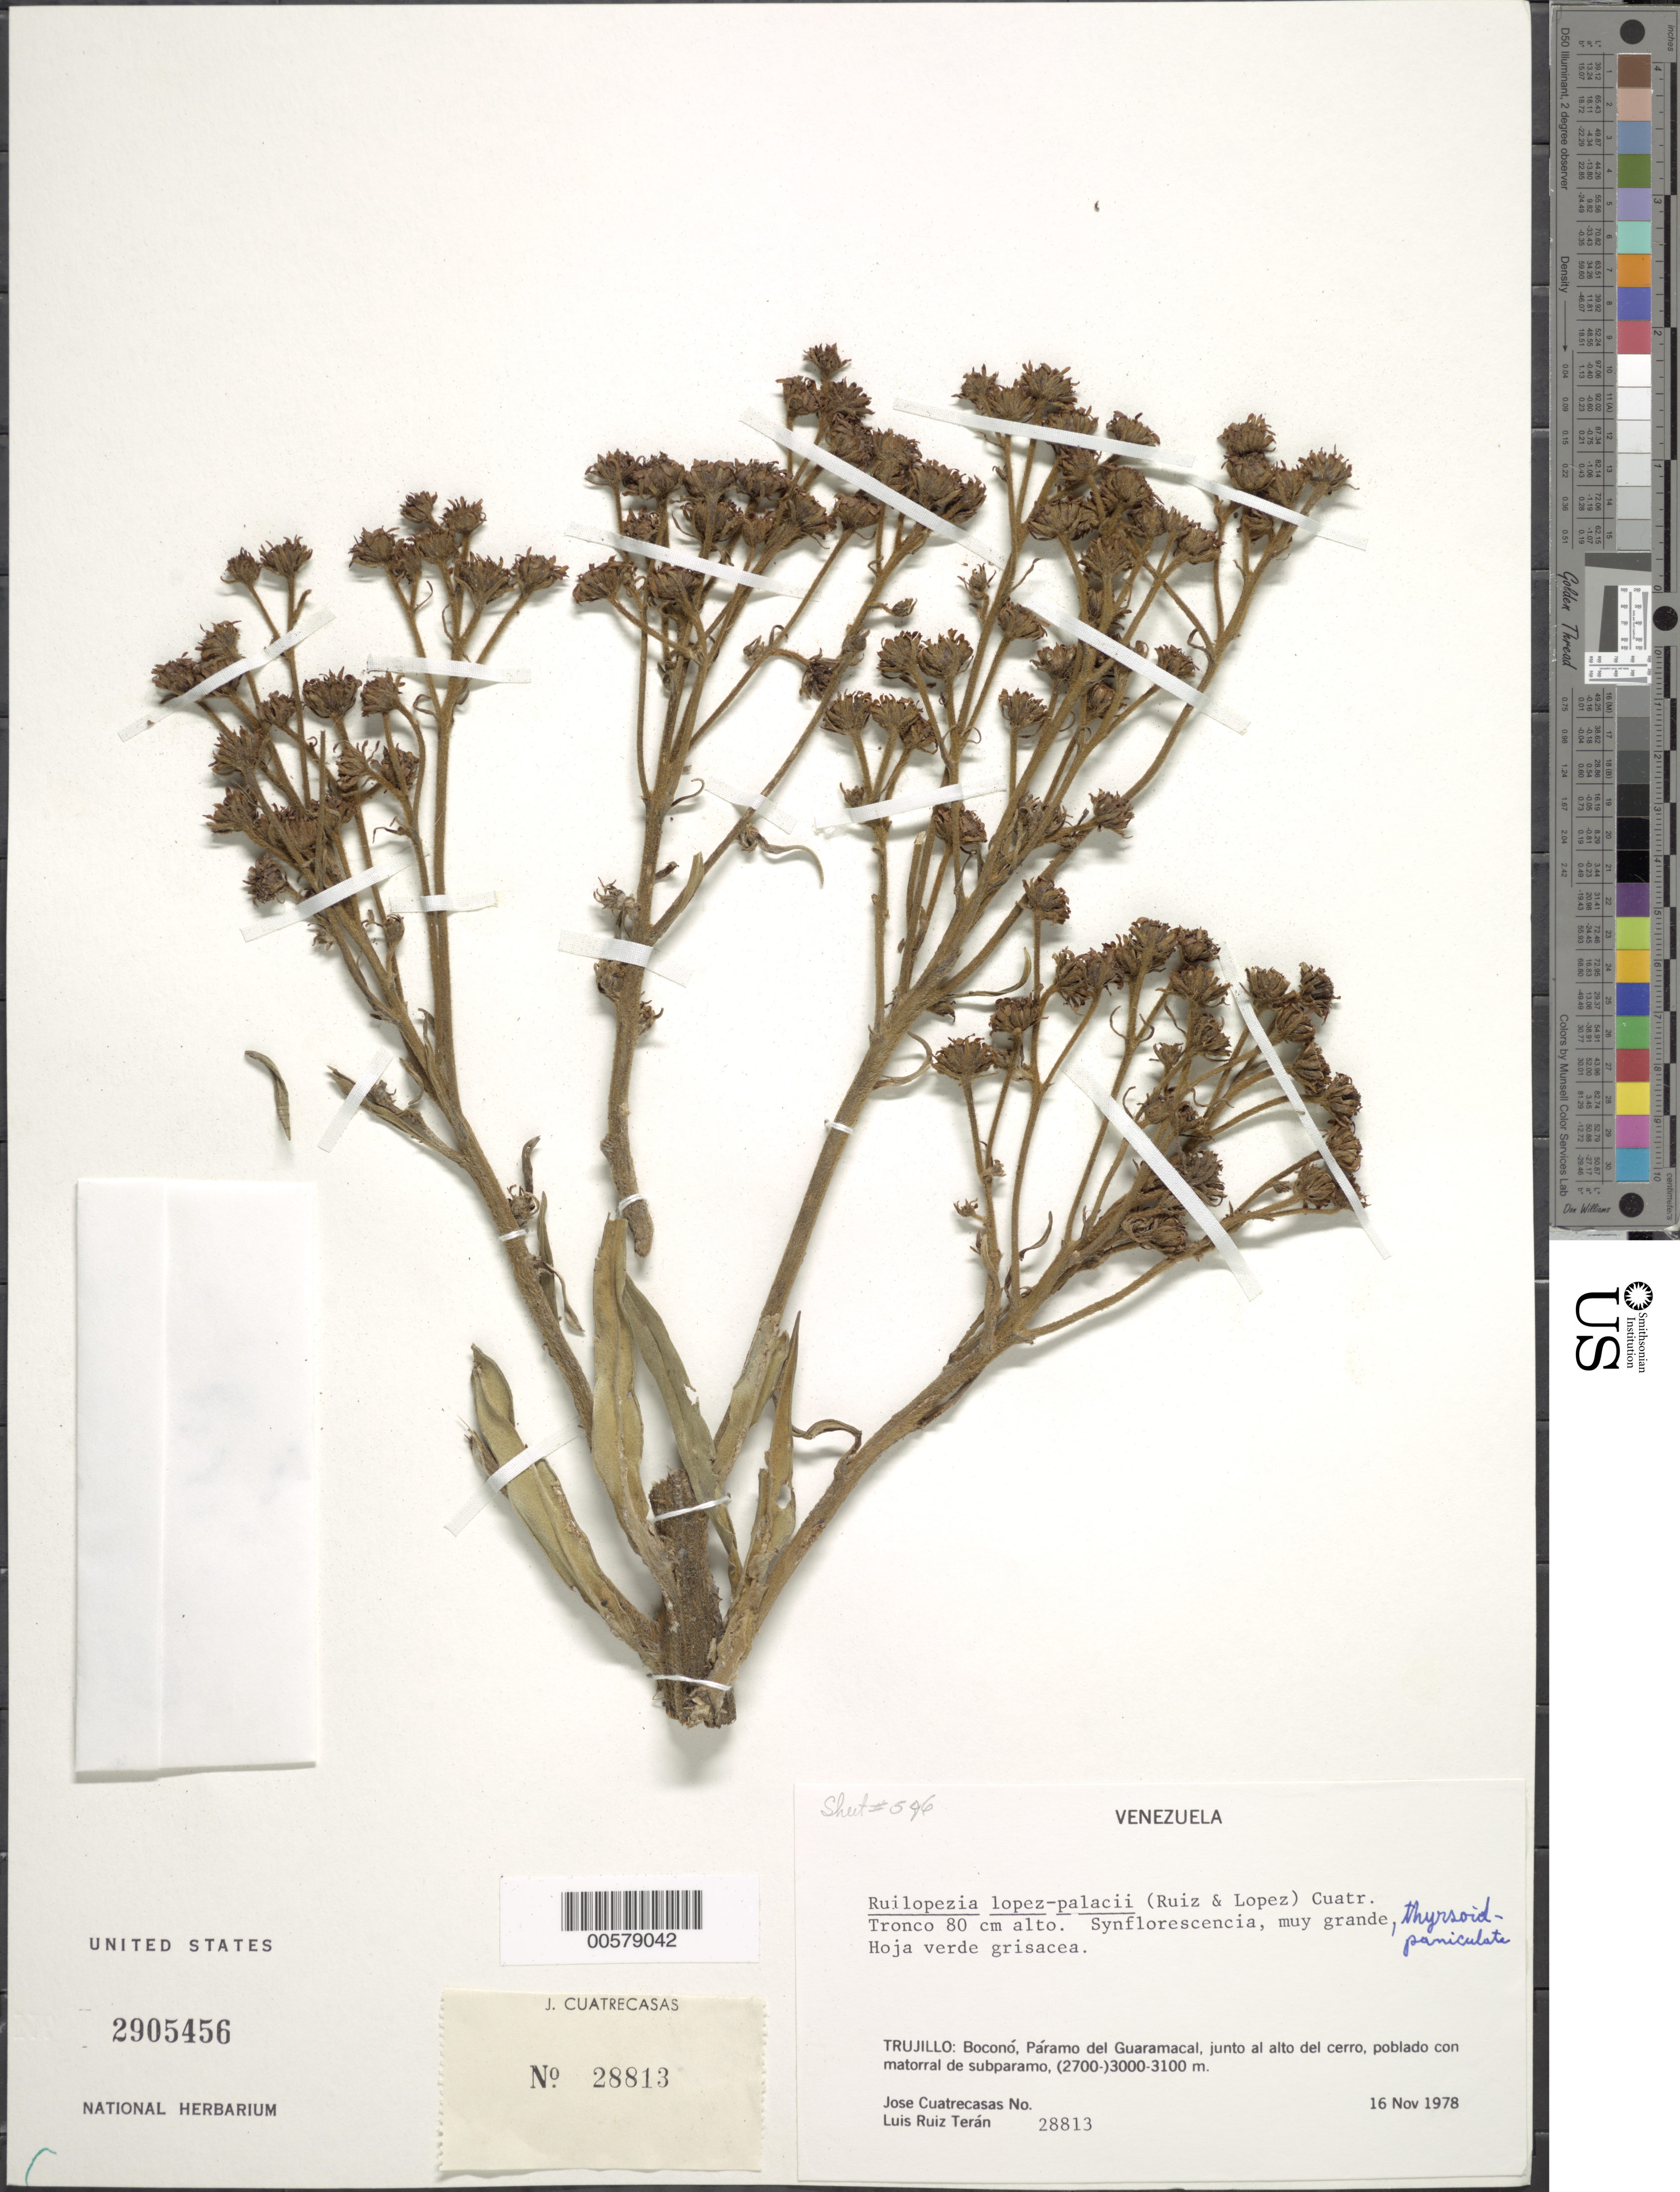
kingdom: Plantae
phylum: Tracheophyta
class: Magnoliopsida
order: Asterales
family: Asteraceae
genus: Ruilopezia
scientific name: Ruilopezia lopez-palacii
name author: (Ruíz-Terán & López Fig.) Cuatrec.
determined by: Cuatrecasas, J.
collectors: J. Cuatrecasas & L. E. Ruíz-Terán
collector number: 28813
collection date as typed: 16 Nov 1978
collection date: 1978-11-16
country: Venezuela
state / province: Trujillo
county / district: Boconó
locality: Páramo de Guaramacal, junto al alto del cerro, poblado con matorral de subparamo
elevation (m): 2700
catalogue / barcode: US 2905456